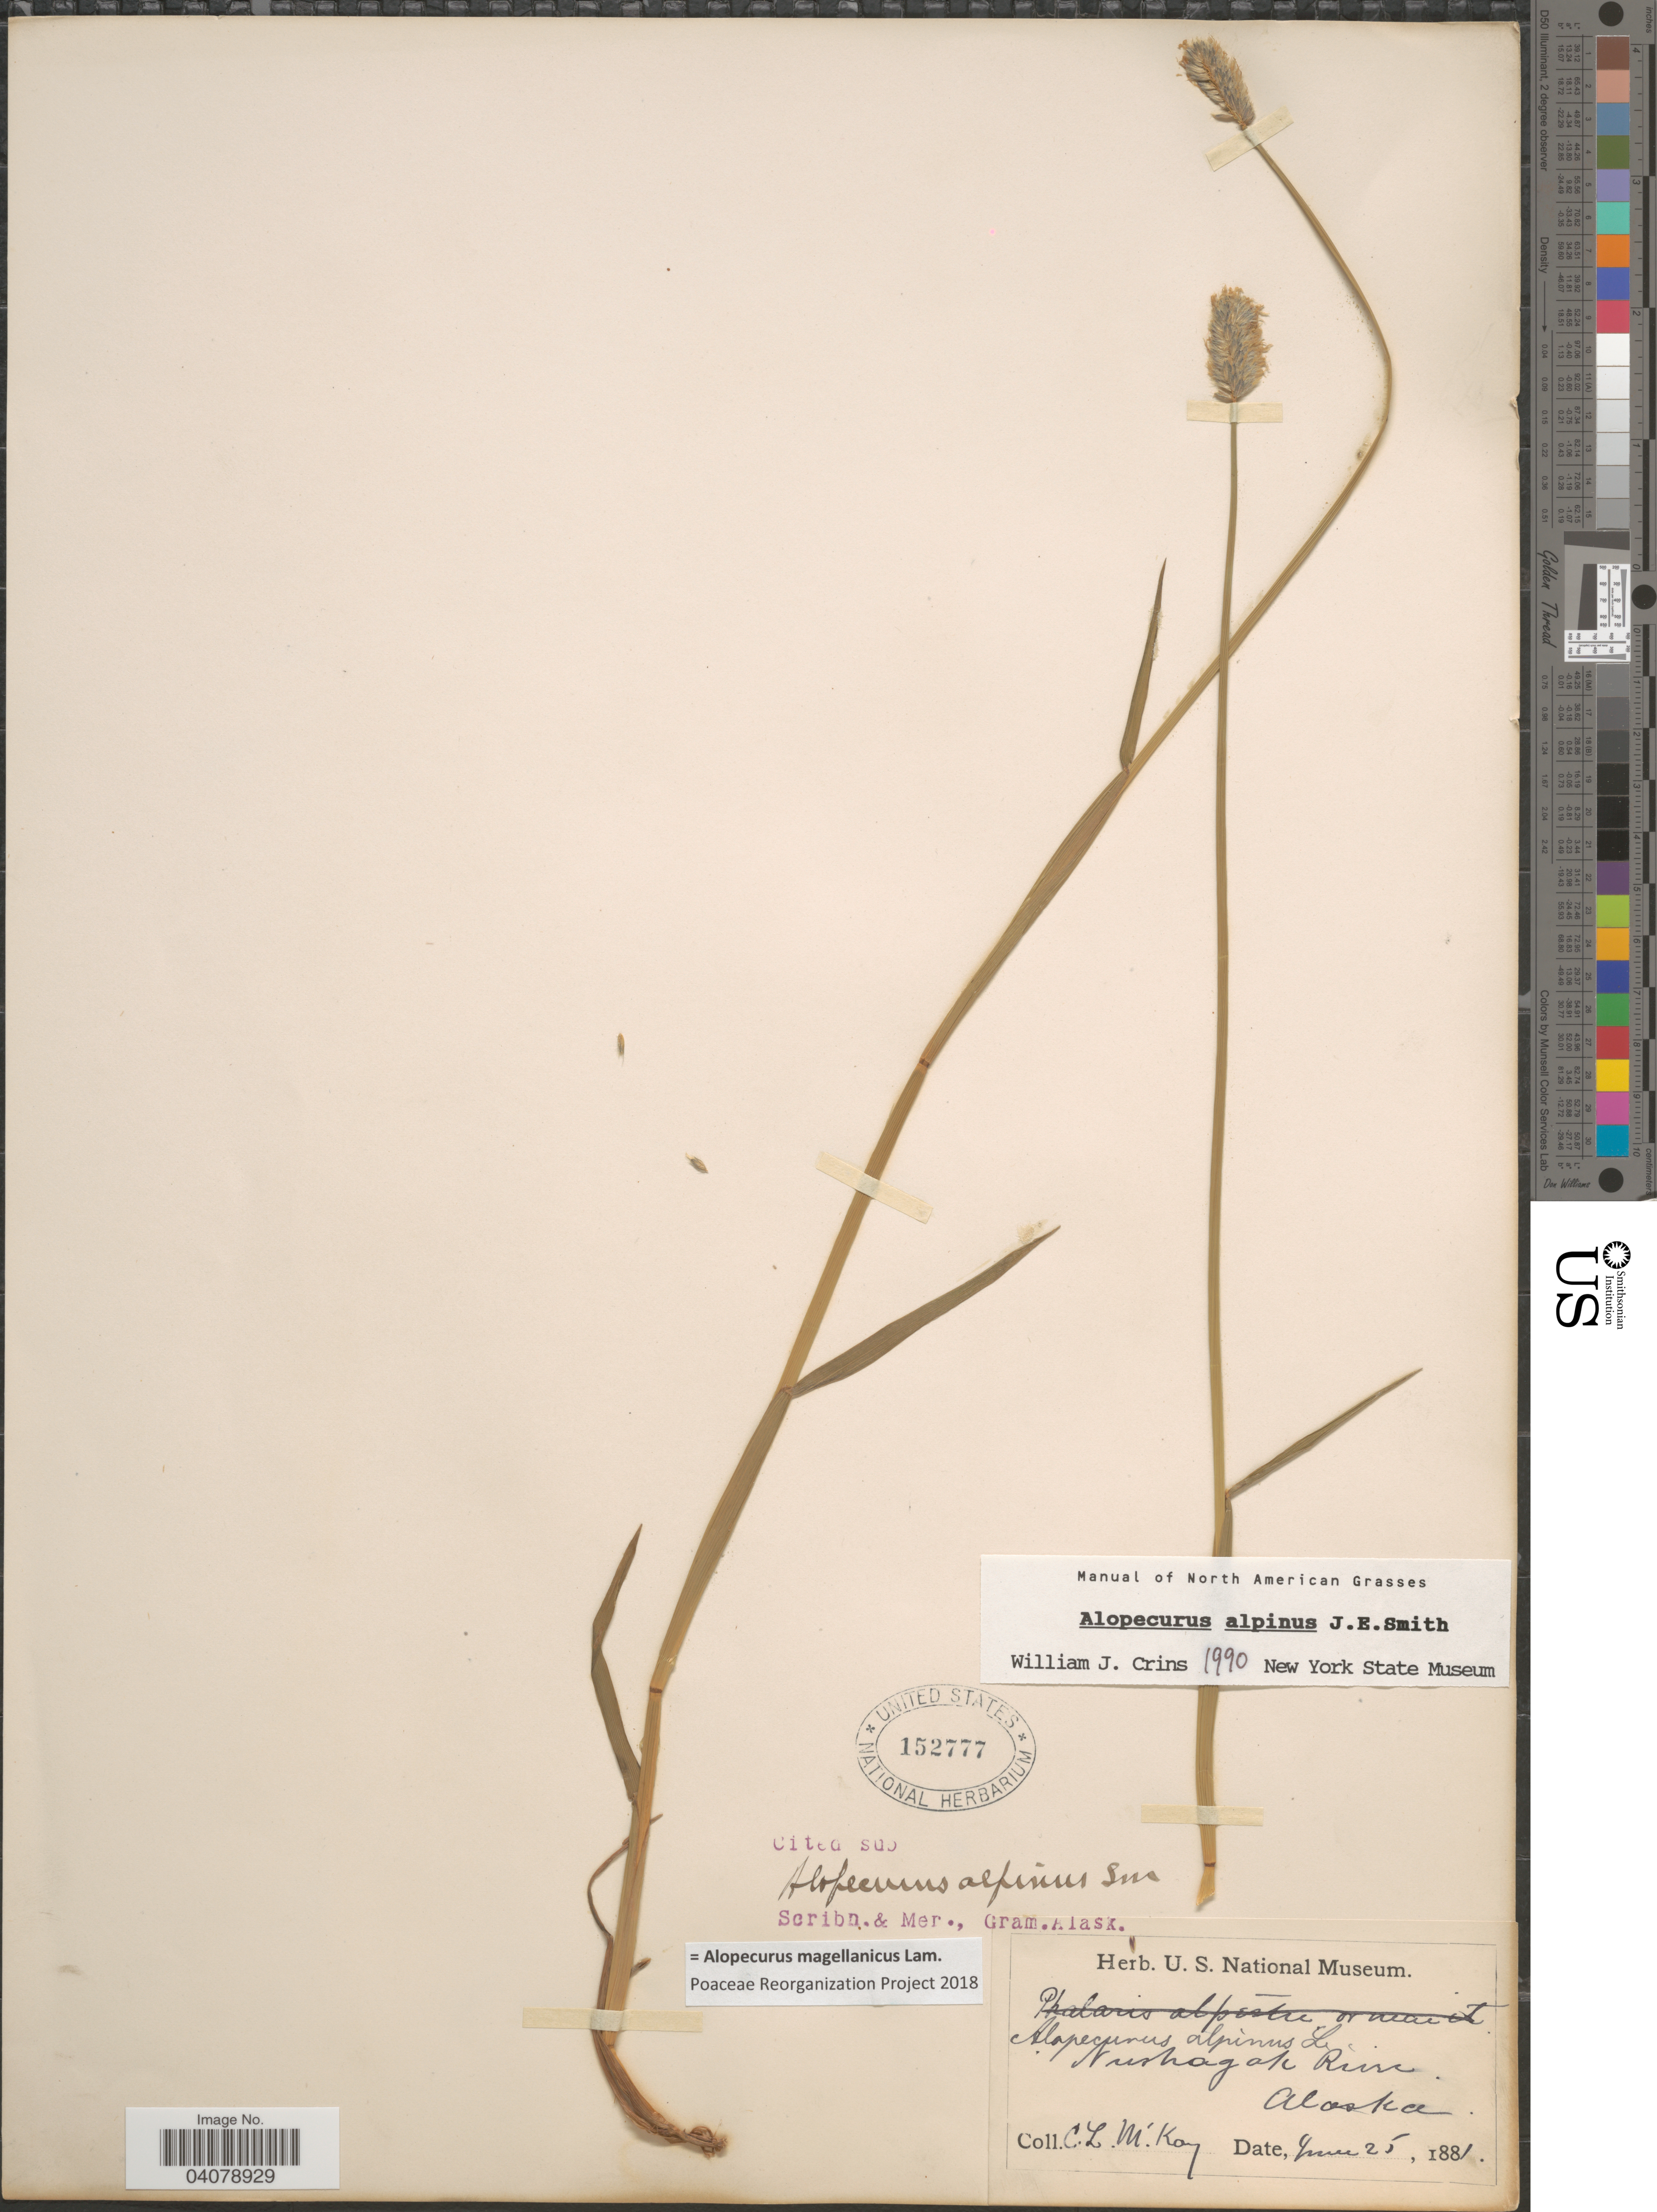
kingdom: Plantae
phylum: Tracheophyta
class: Liliopsida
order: Poales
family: Poaceae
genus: Alopecurus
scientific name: Alopecurus magellanicus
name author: Lam.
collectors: C. McKay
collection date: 1881-06-25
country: United States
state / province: Alaska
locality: Nushagak River.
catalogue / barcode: US 152777